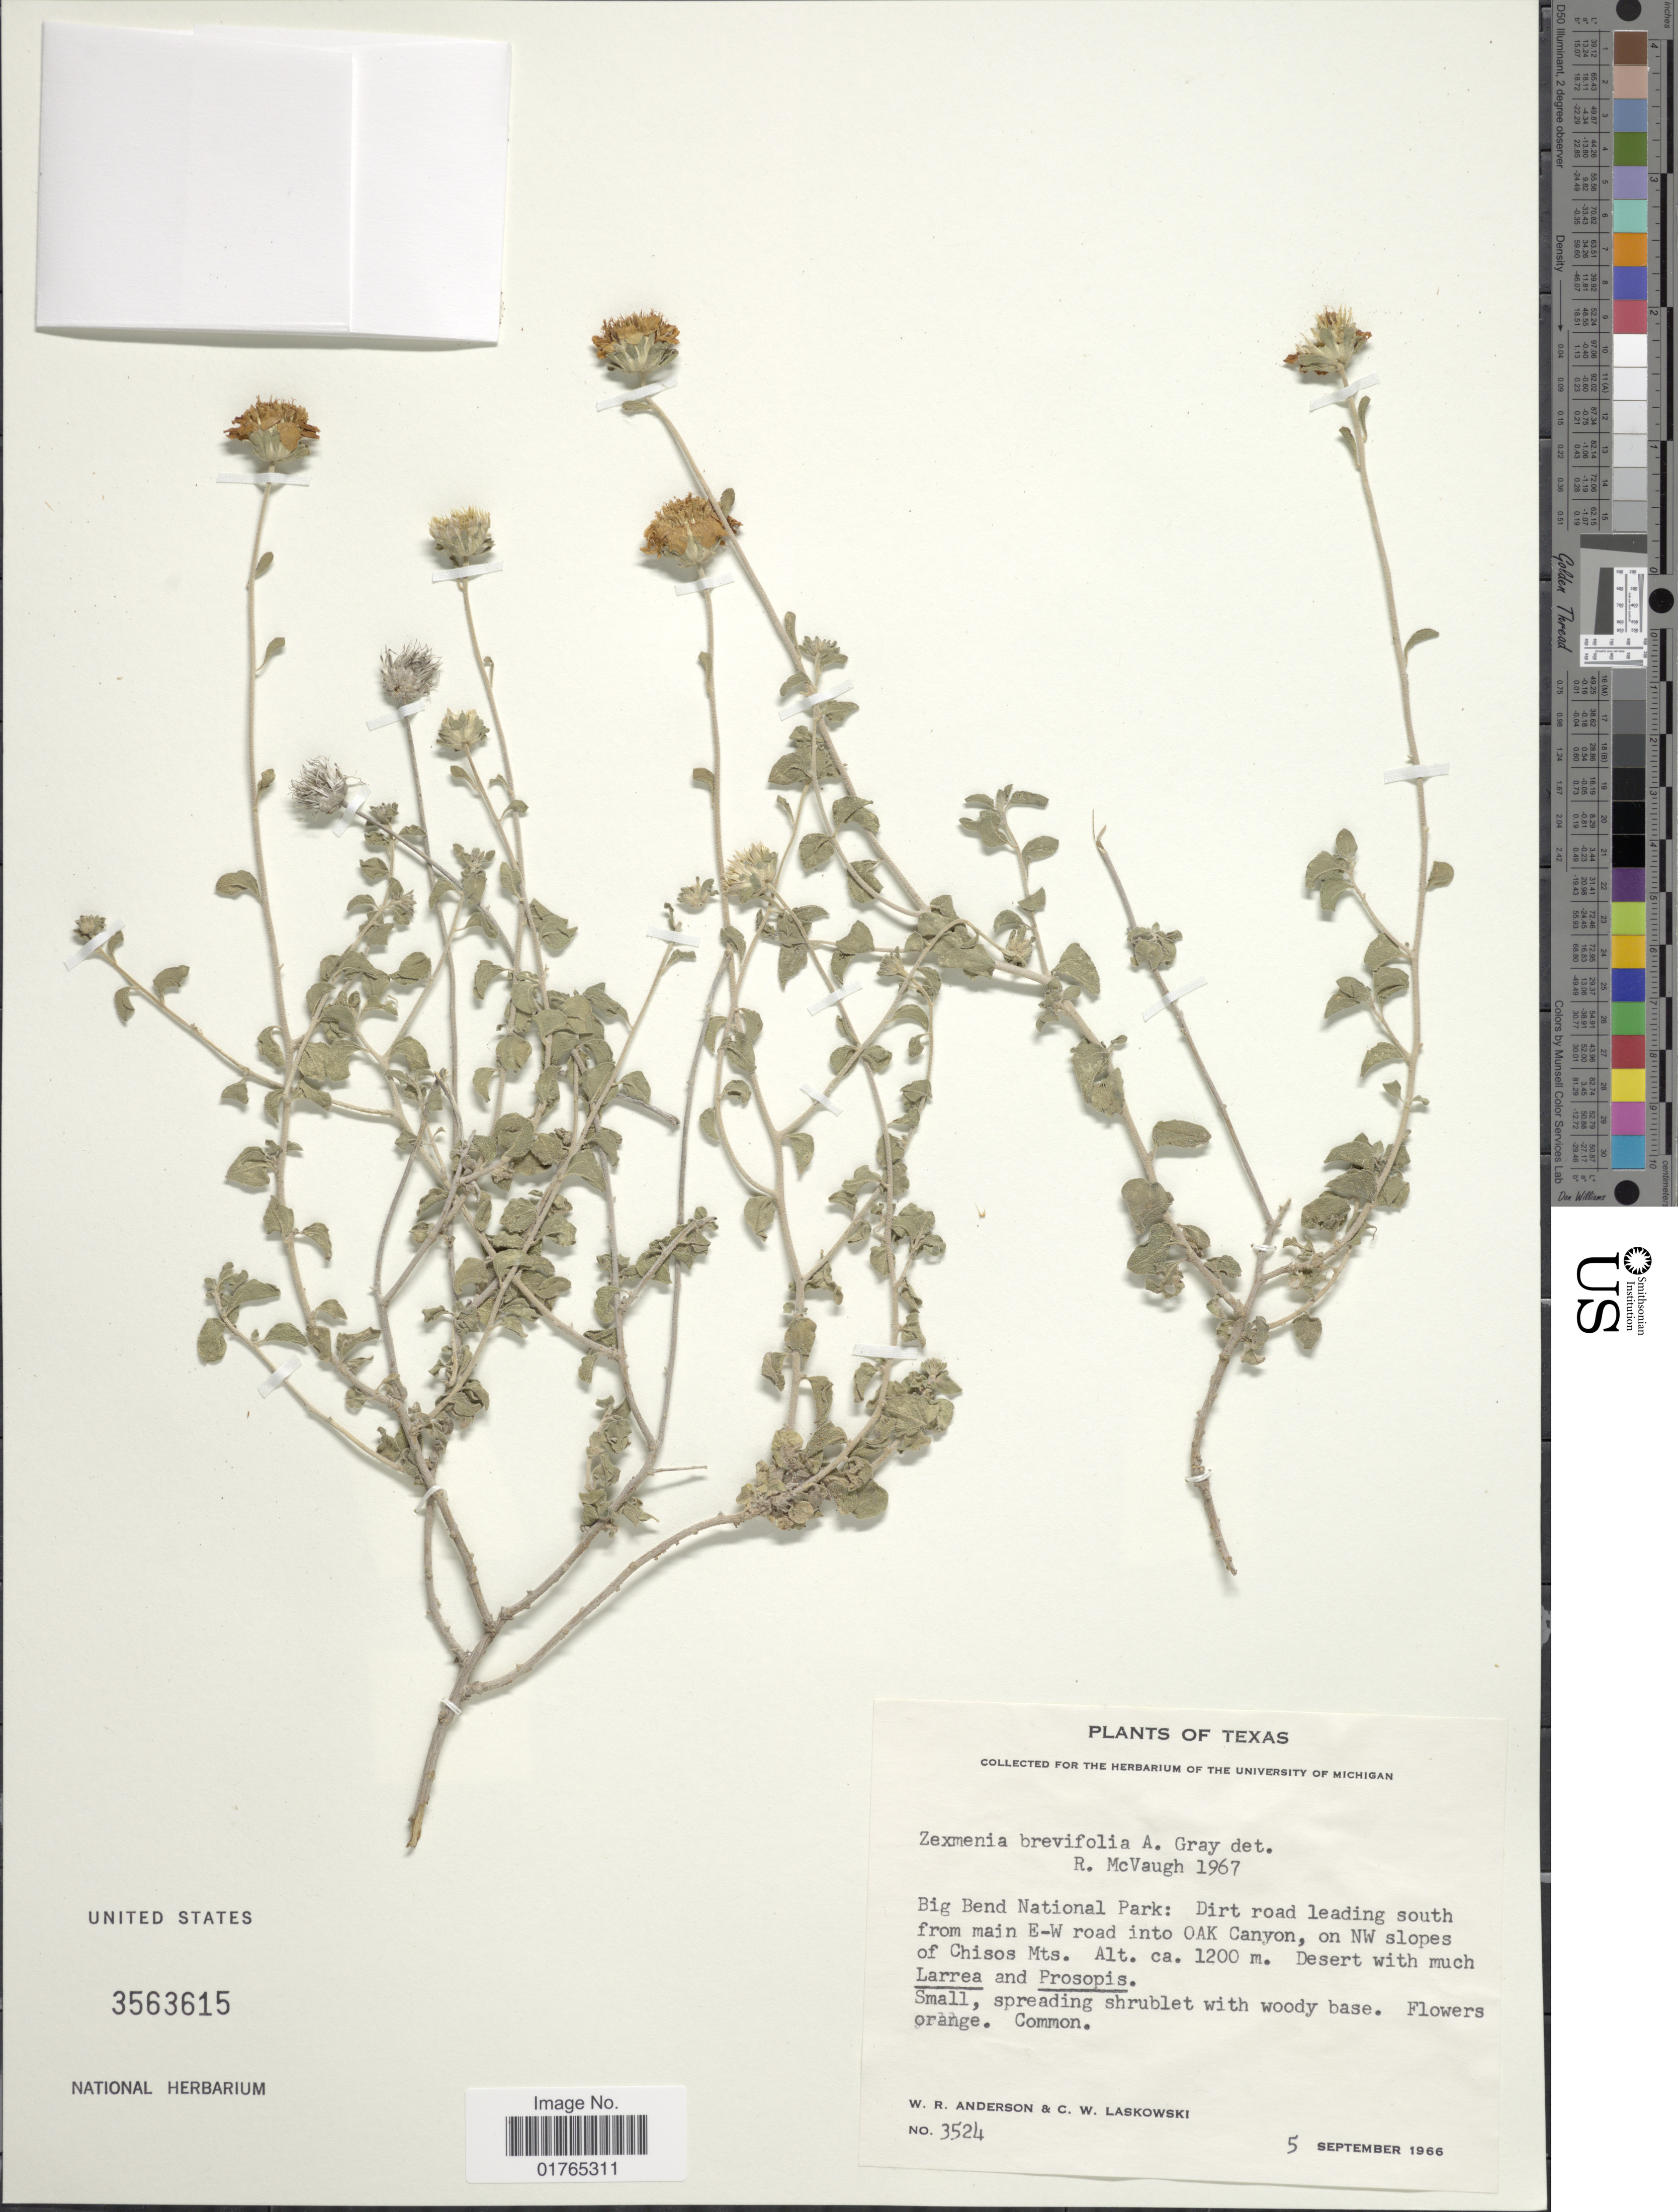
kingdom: Plantae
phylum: Tracheophyta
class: Magnoliopsida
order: Asterales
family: Asteraceae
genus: Jefea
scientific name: Jefea brevifolia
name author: (A. Gray) Strother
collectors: W. Anderson & C. Laskowski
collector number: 3524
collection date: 1966-09-05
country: United States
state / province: Texas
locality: Big Bend National Park: dirt road leading south from main E-W road into OAK Canyon, on NW slopes of Chisos Mts.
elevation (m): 1200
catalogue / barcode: US 3563615